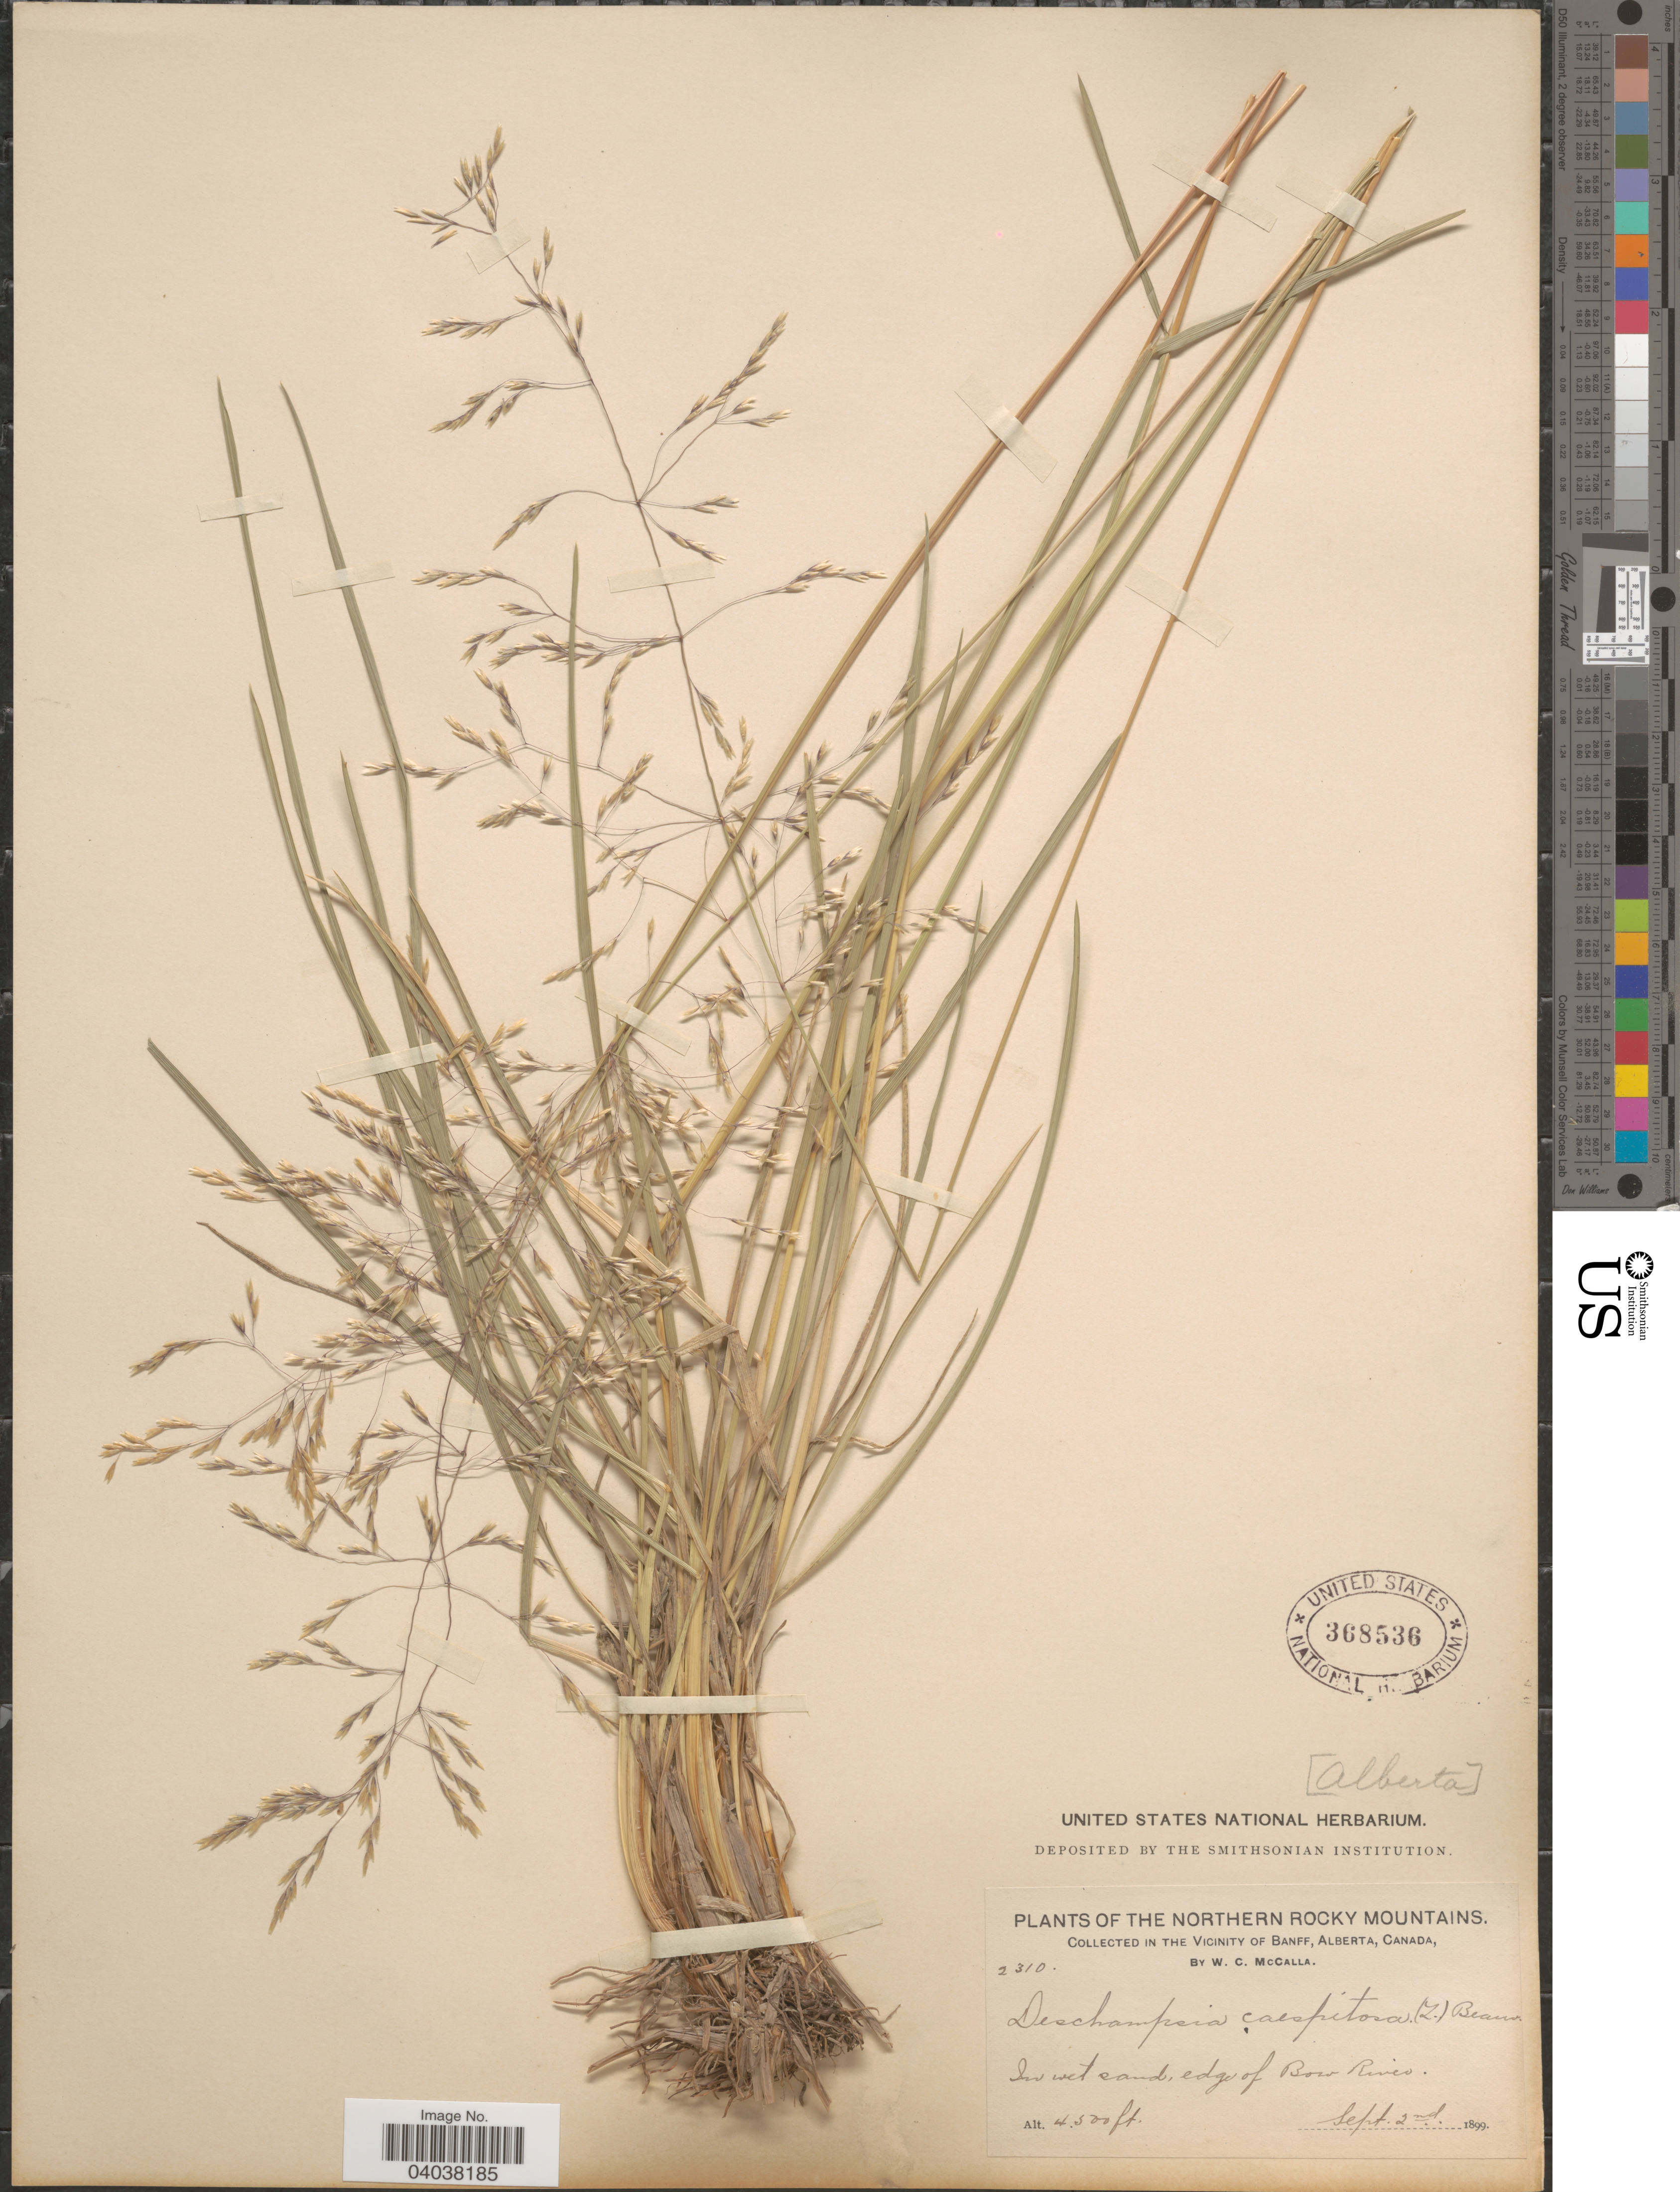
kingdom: Plantae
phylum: Tracheophyta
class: Liliopsida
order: Poales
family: Poaceae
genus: Deschampsia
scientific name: Deschampsia cespitosa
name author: (L.) P. Beauv.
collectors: W. McCalla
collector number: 2310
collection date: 1899-09-02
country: Canada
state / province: Alberta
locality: The Northern Rocky Mountains. In the Vicinity of Banff. Edge of Bow River.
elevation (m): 1372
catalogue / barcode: US 368536